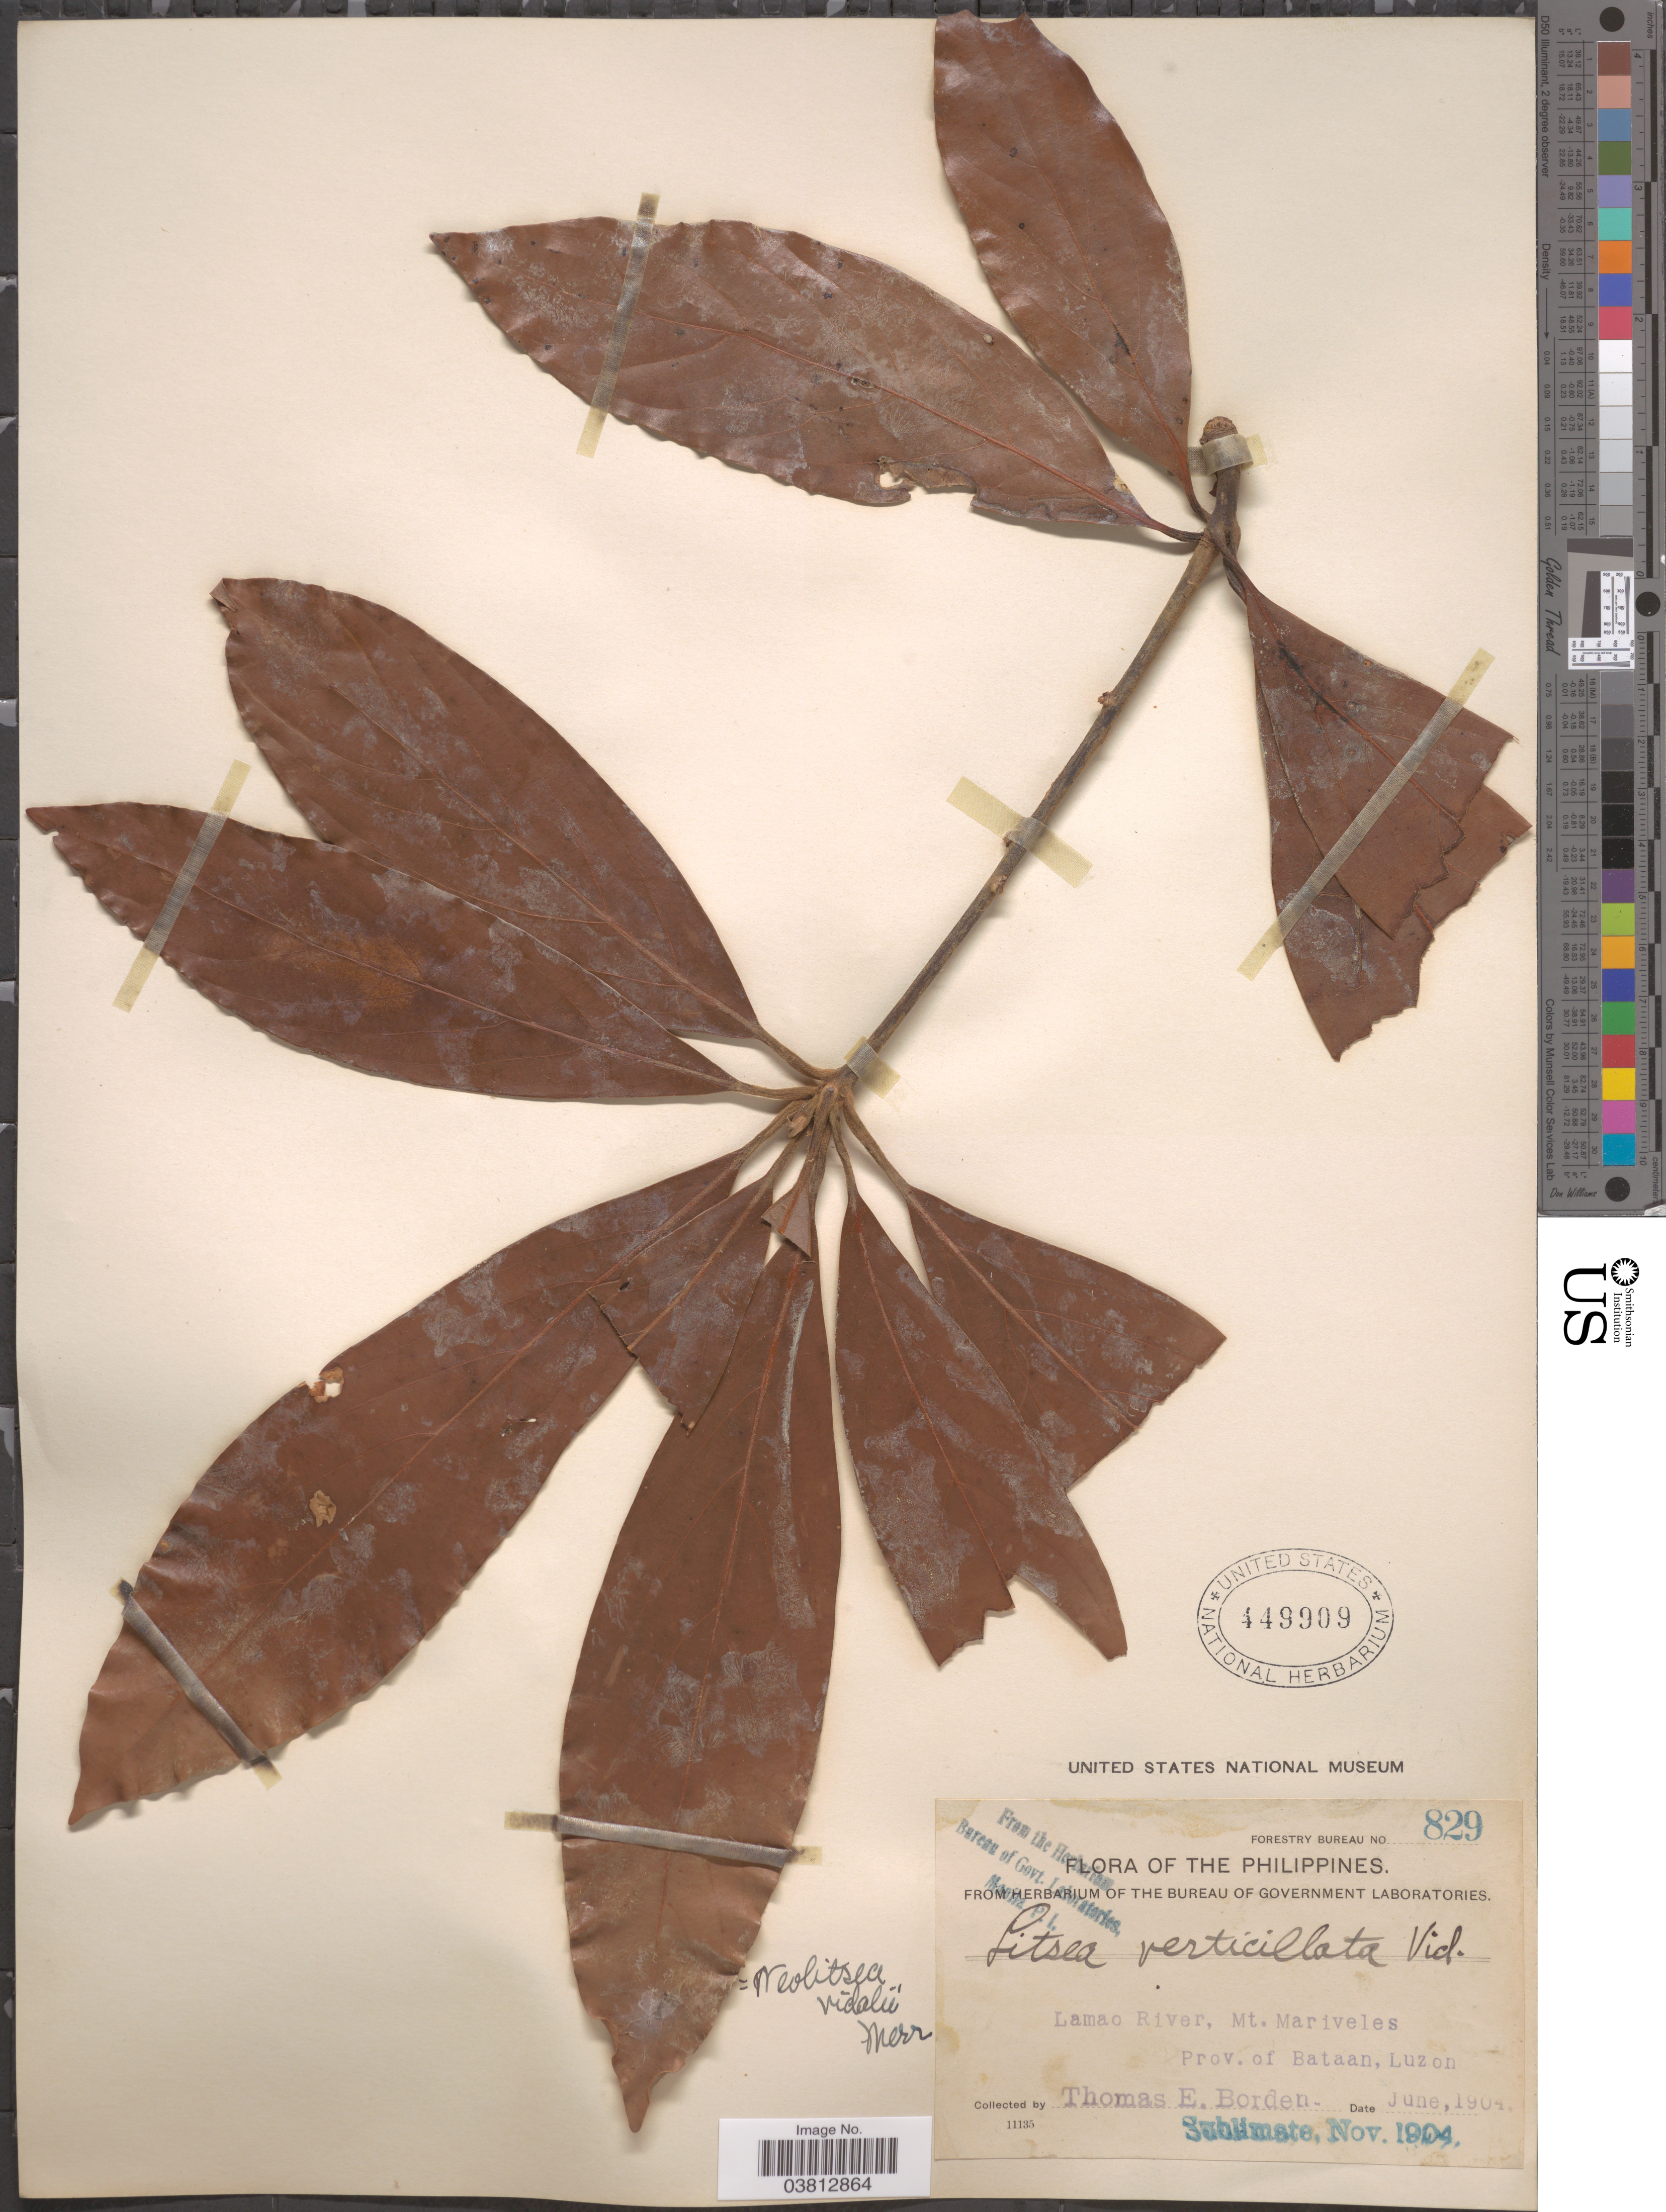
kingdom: Plantae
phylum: Tracheophyta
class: Magnoliopsida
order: Laurales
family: Lauraceae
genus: Neolitsea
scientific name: Neolitsea vidalii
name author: Merr.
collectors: T. E. Borden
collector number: Forestry Bureau 829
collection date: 1904-06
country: Philippines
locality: Lamao River, Mt. Mariveles. Prov. of Bataan, Luzon.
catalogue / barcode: US 449909